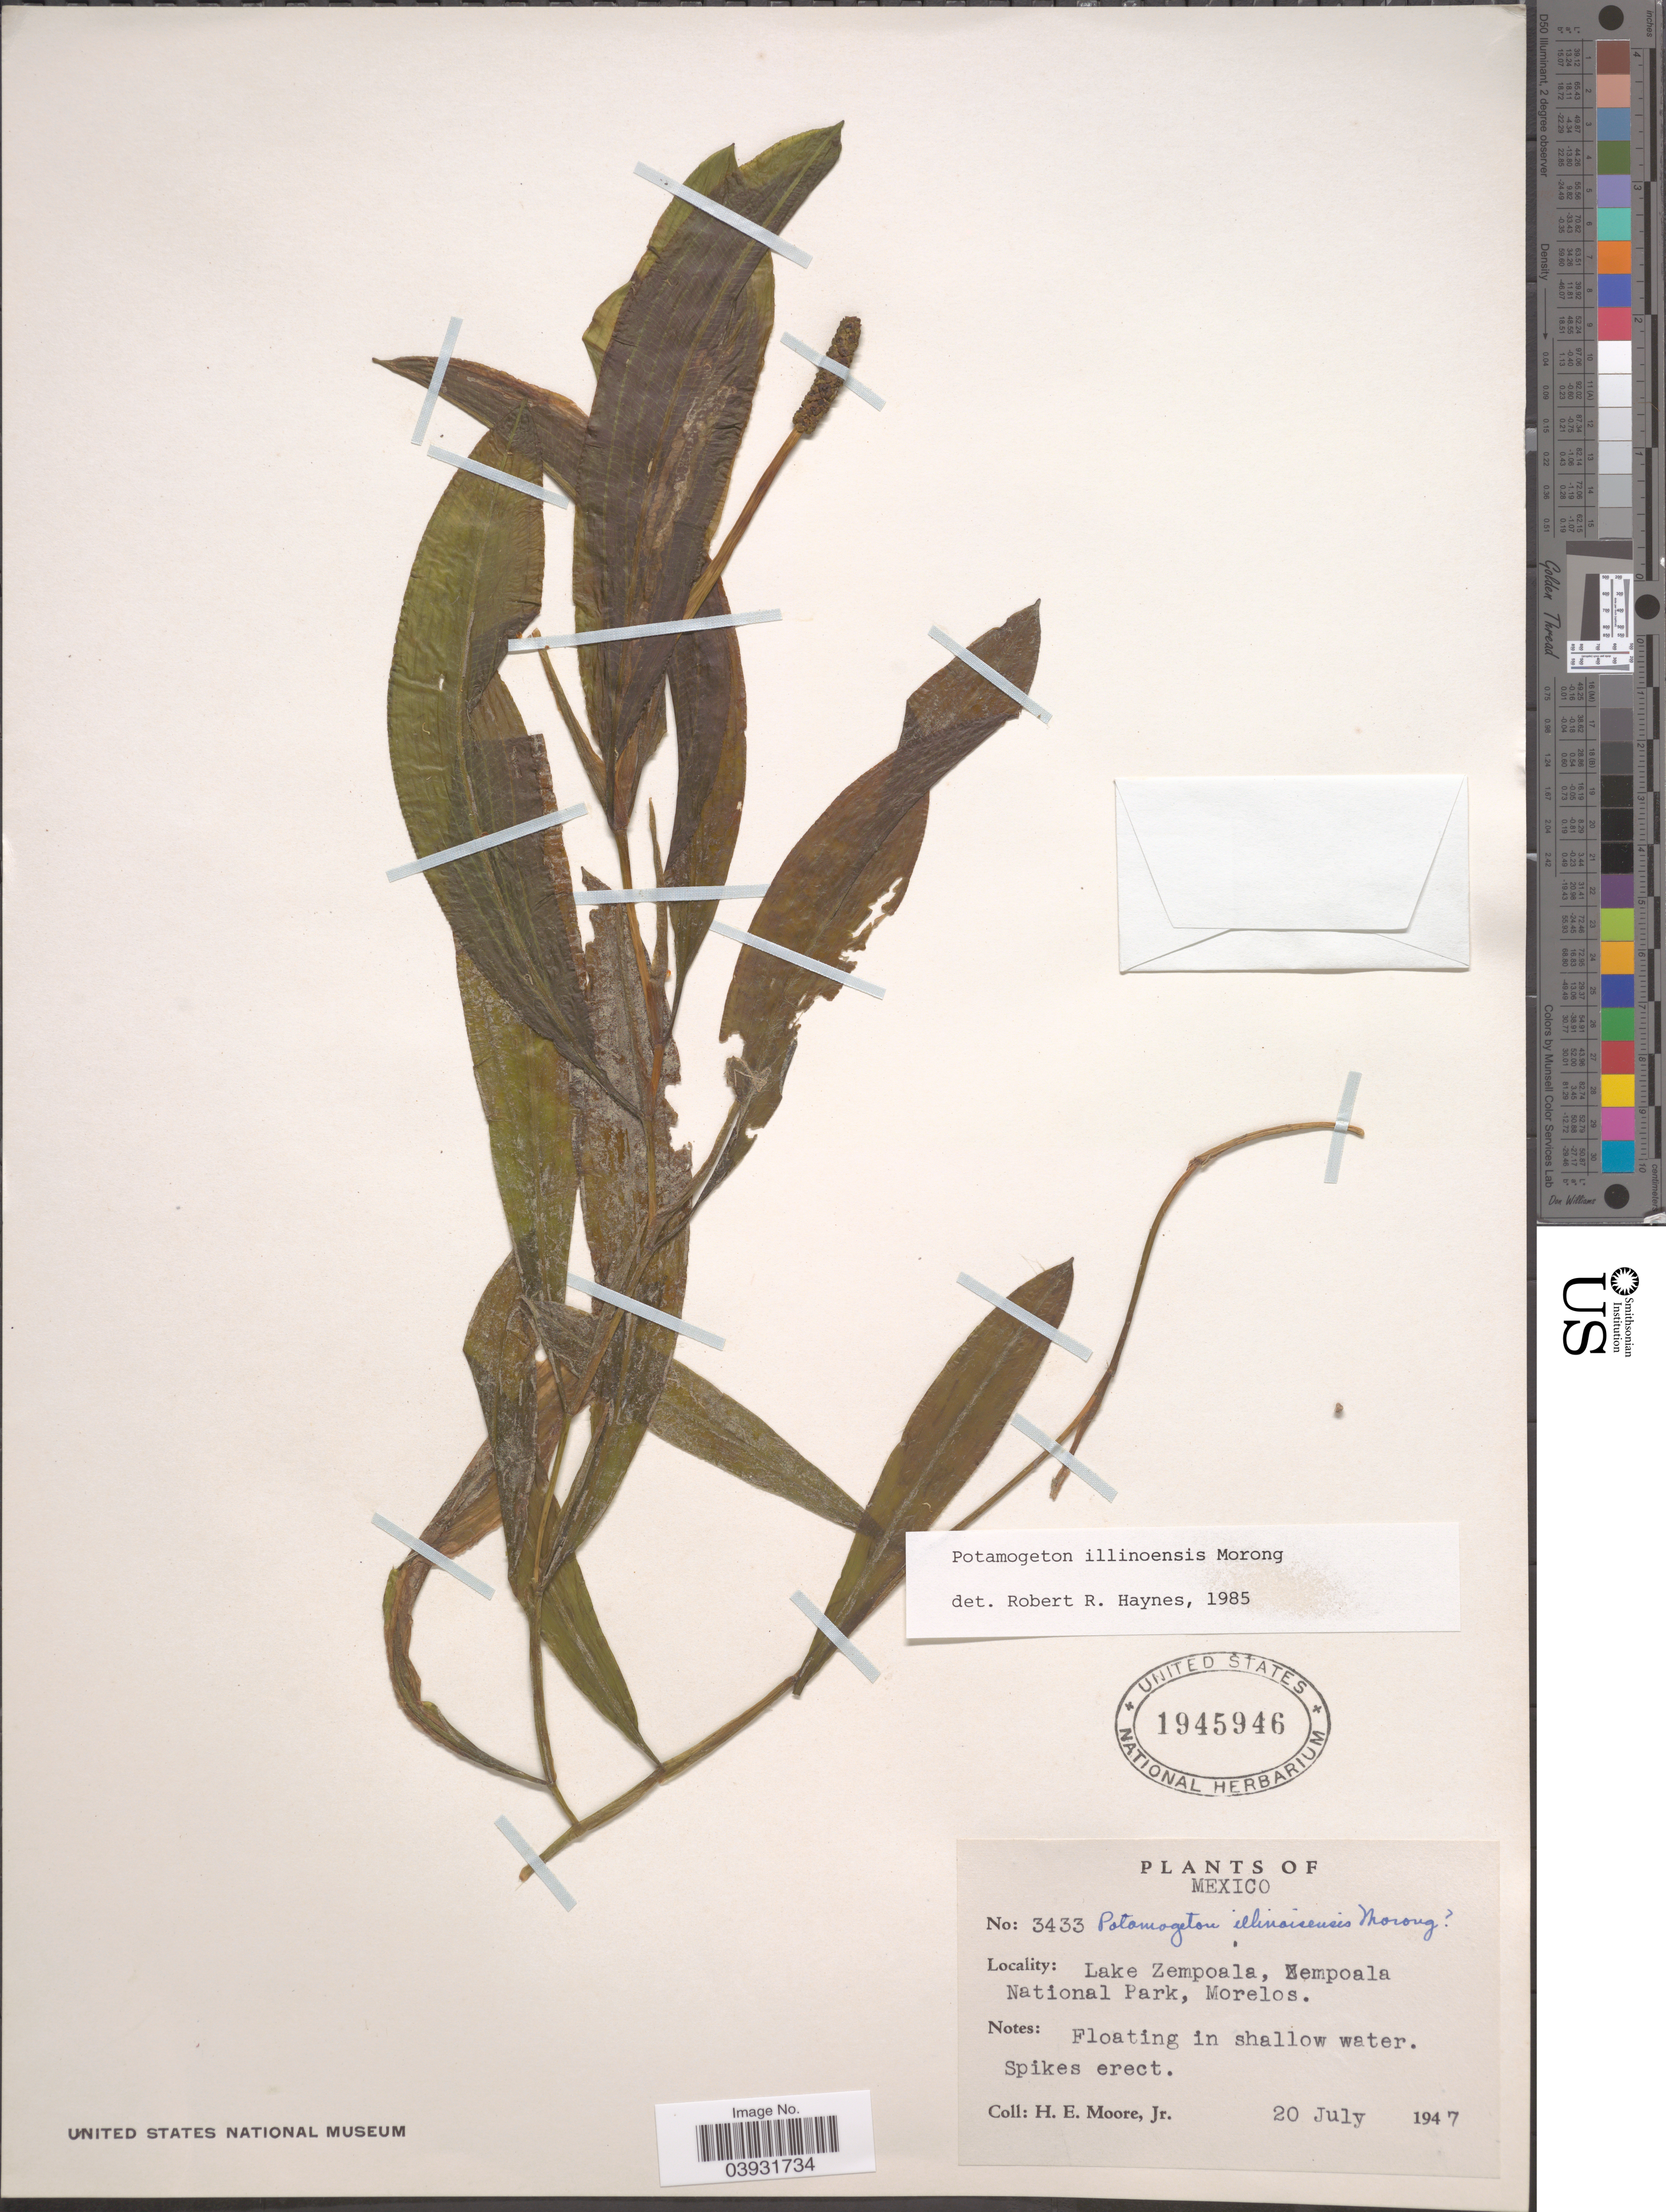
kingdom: Plantae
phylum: Tracheophyta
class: Liliopsida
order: Alismatales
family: Potamogetonaceae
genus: Potamogeton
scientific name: Potamogeton illinoensis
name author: Morong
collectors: H. Moore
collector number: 3433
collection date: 1947-07-20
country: Mexico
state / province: Morelos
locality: Lake Zempoala, Zempoala National Park.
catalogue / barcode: US 1945946